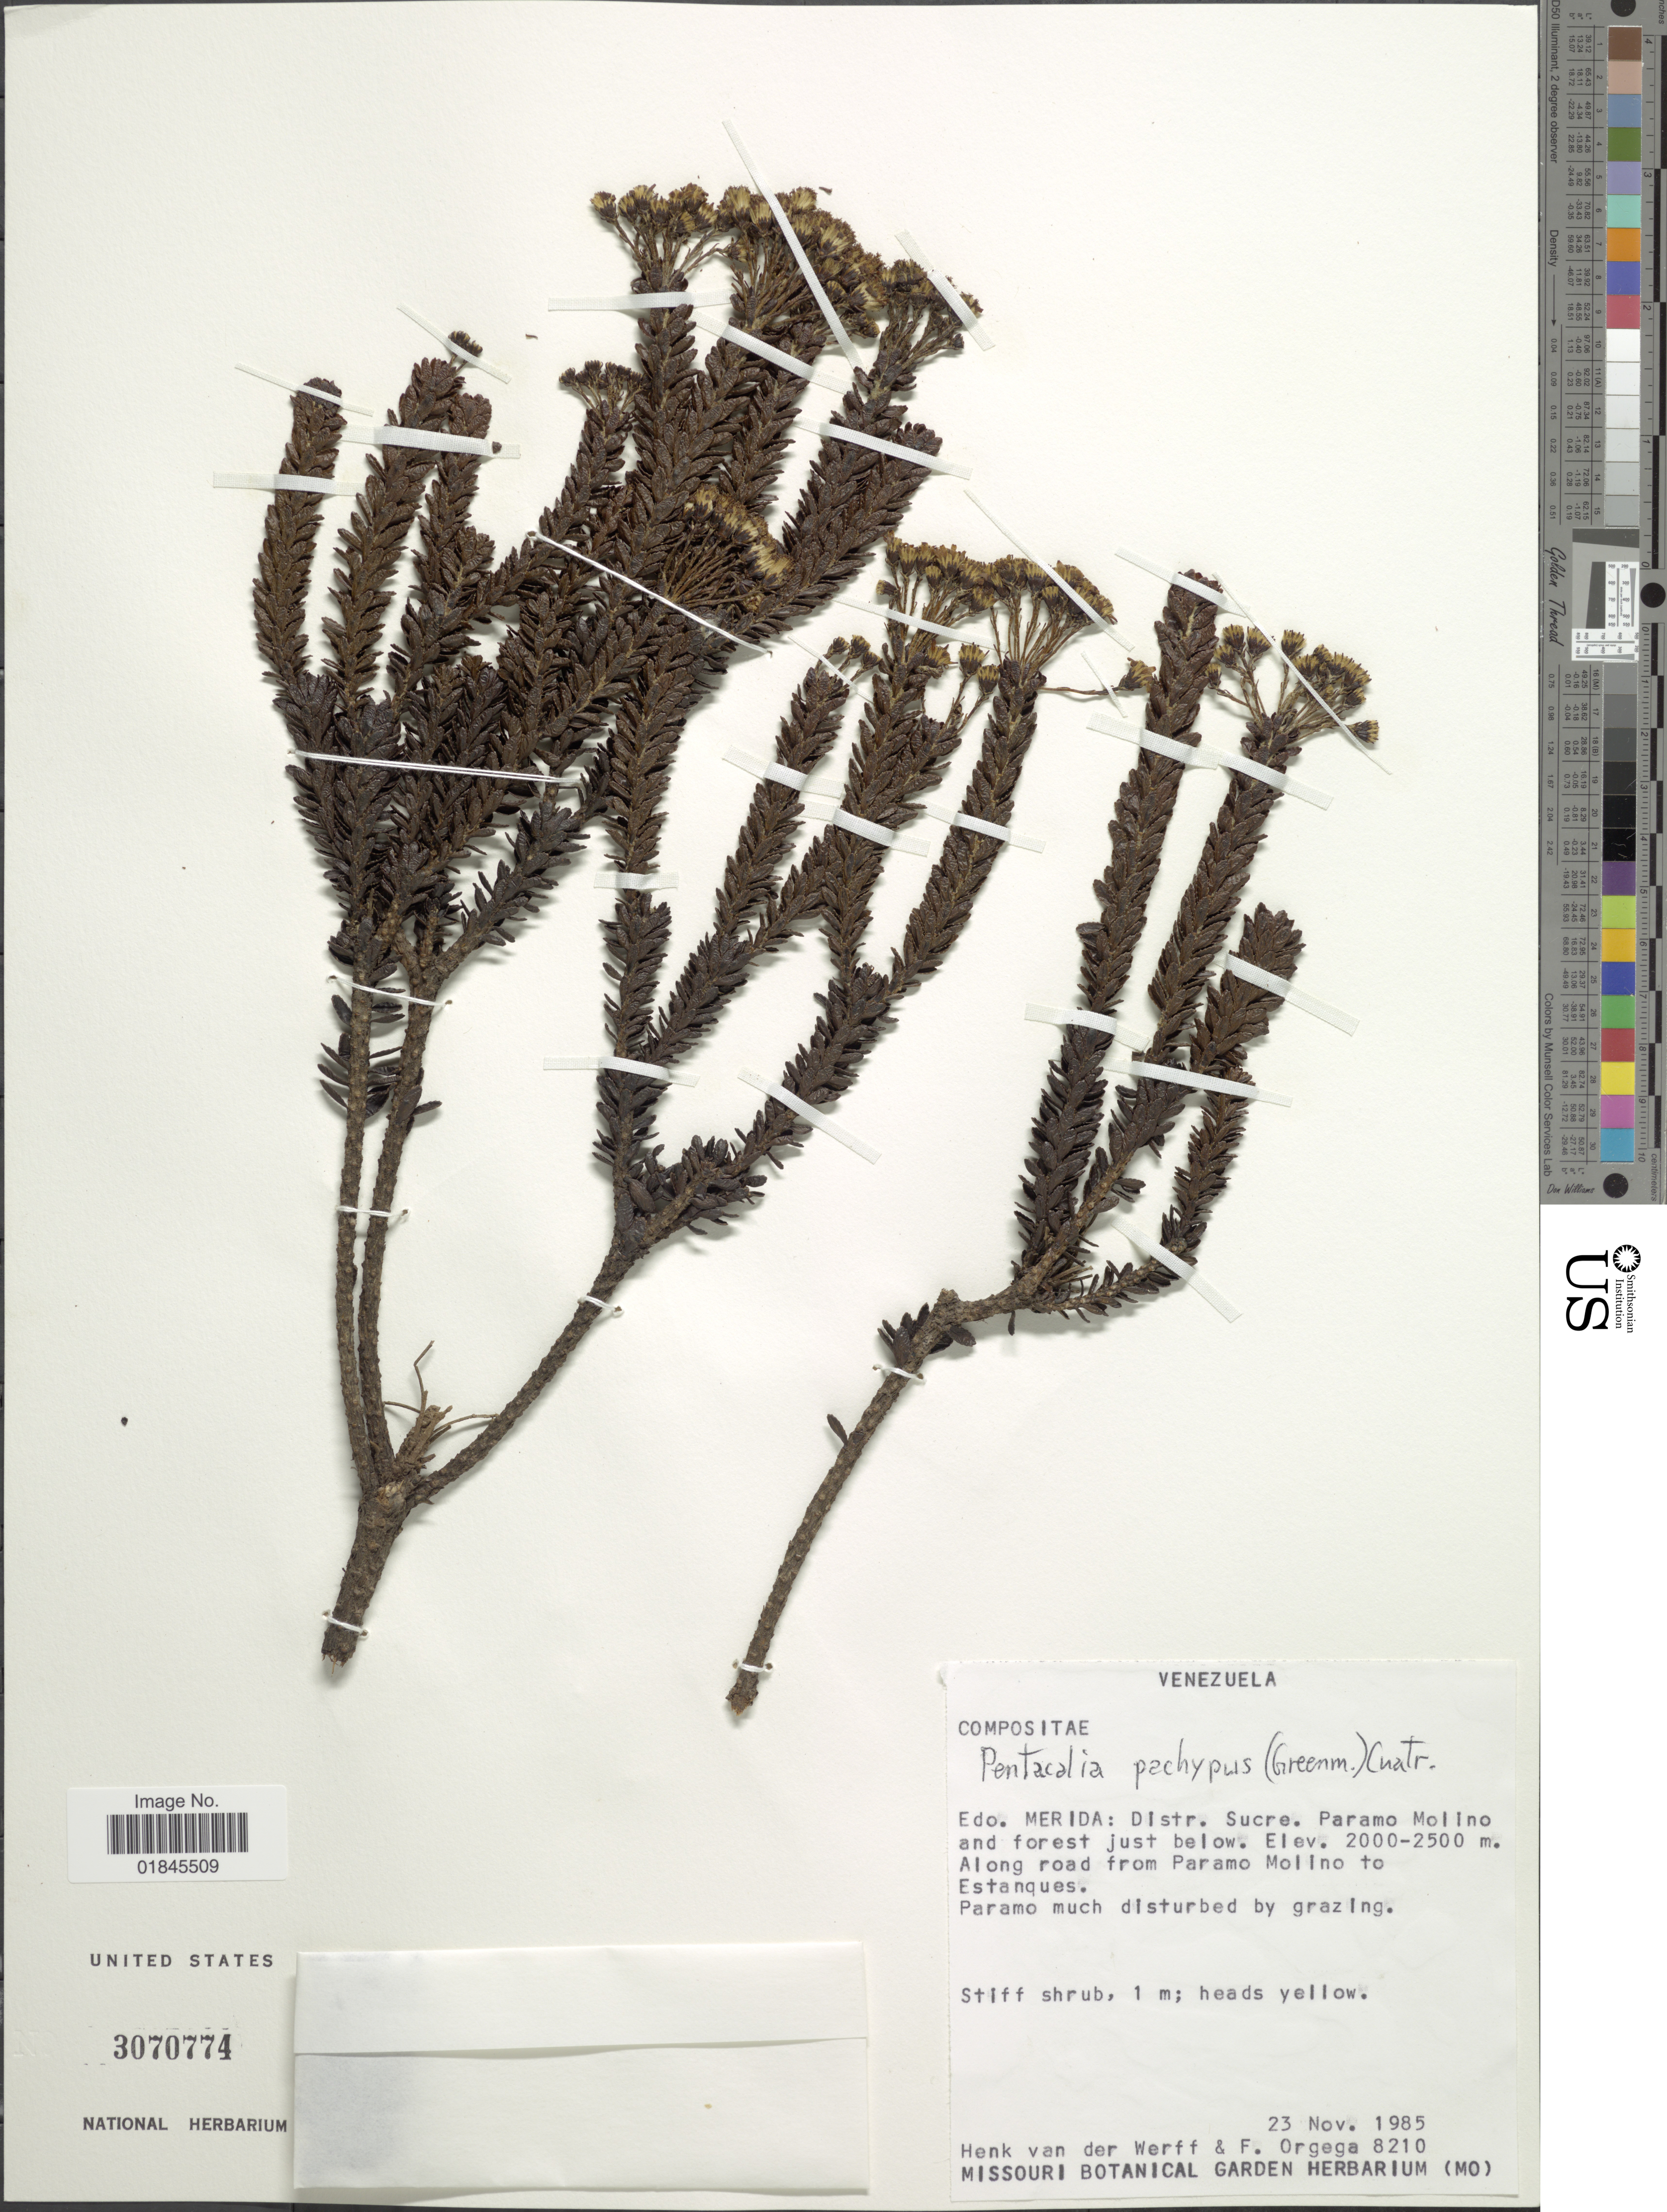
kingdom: Plantae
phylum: Tracheophyta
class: Magnoliopsida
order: Asterales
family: Asteraceae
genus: Pentacalia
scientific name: Pentacalia libertatis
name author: (Cuatrec.) Cuatrec.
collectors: H. van der Werff & F. Orgega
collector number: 8210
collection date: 1985-11-23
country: Venezuela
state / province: Mérida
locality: Edo. Merida: Distr. Sucre. Paramo Molino and forest just below. Along road from Paramo Molino to Estanques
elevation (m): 2000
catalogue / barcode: US 3070774